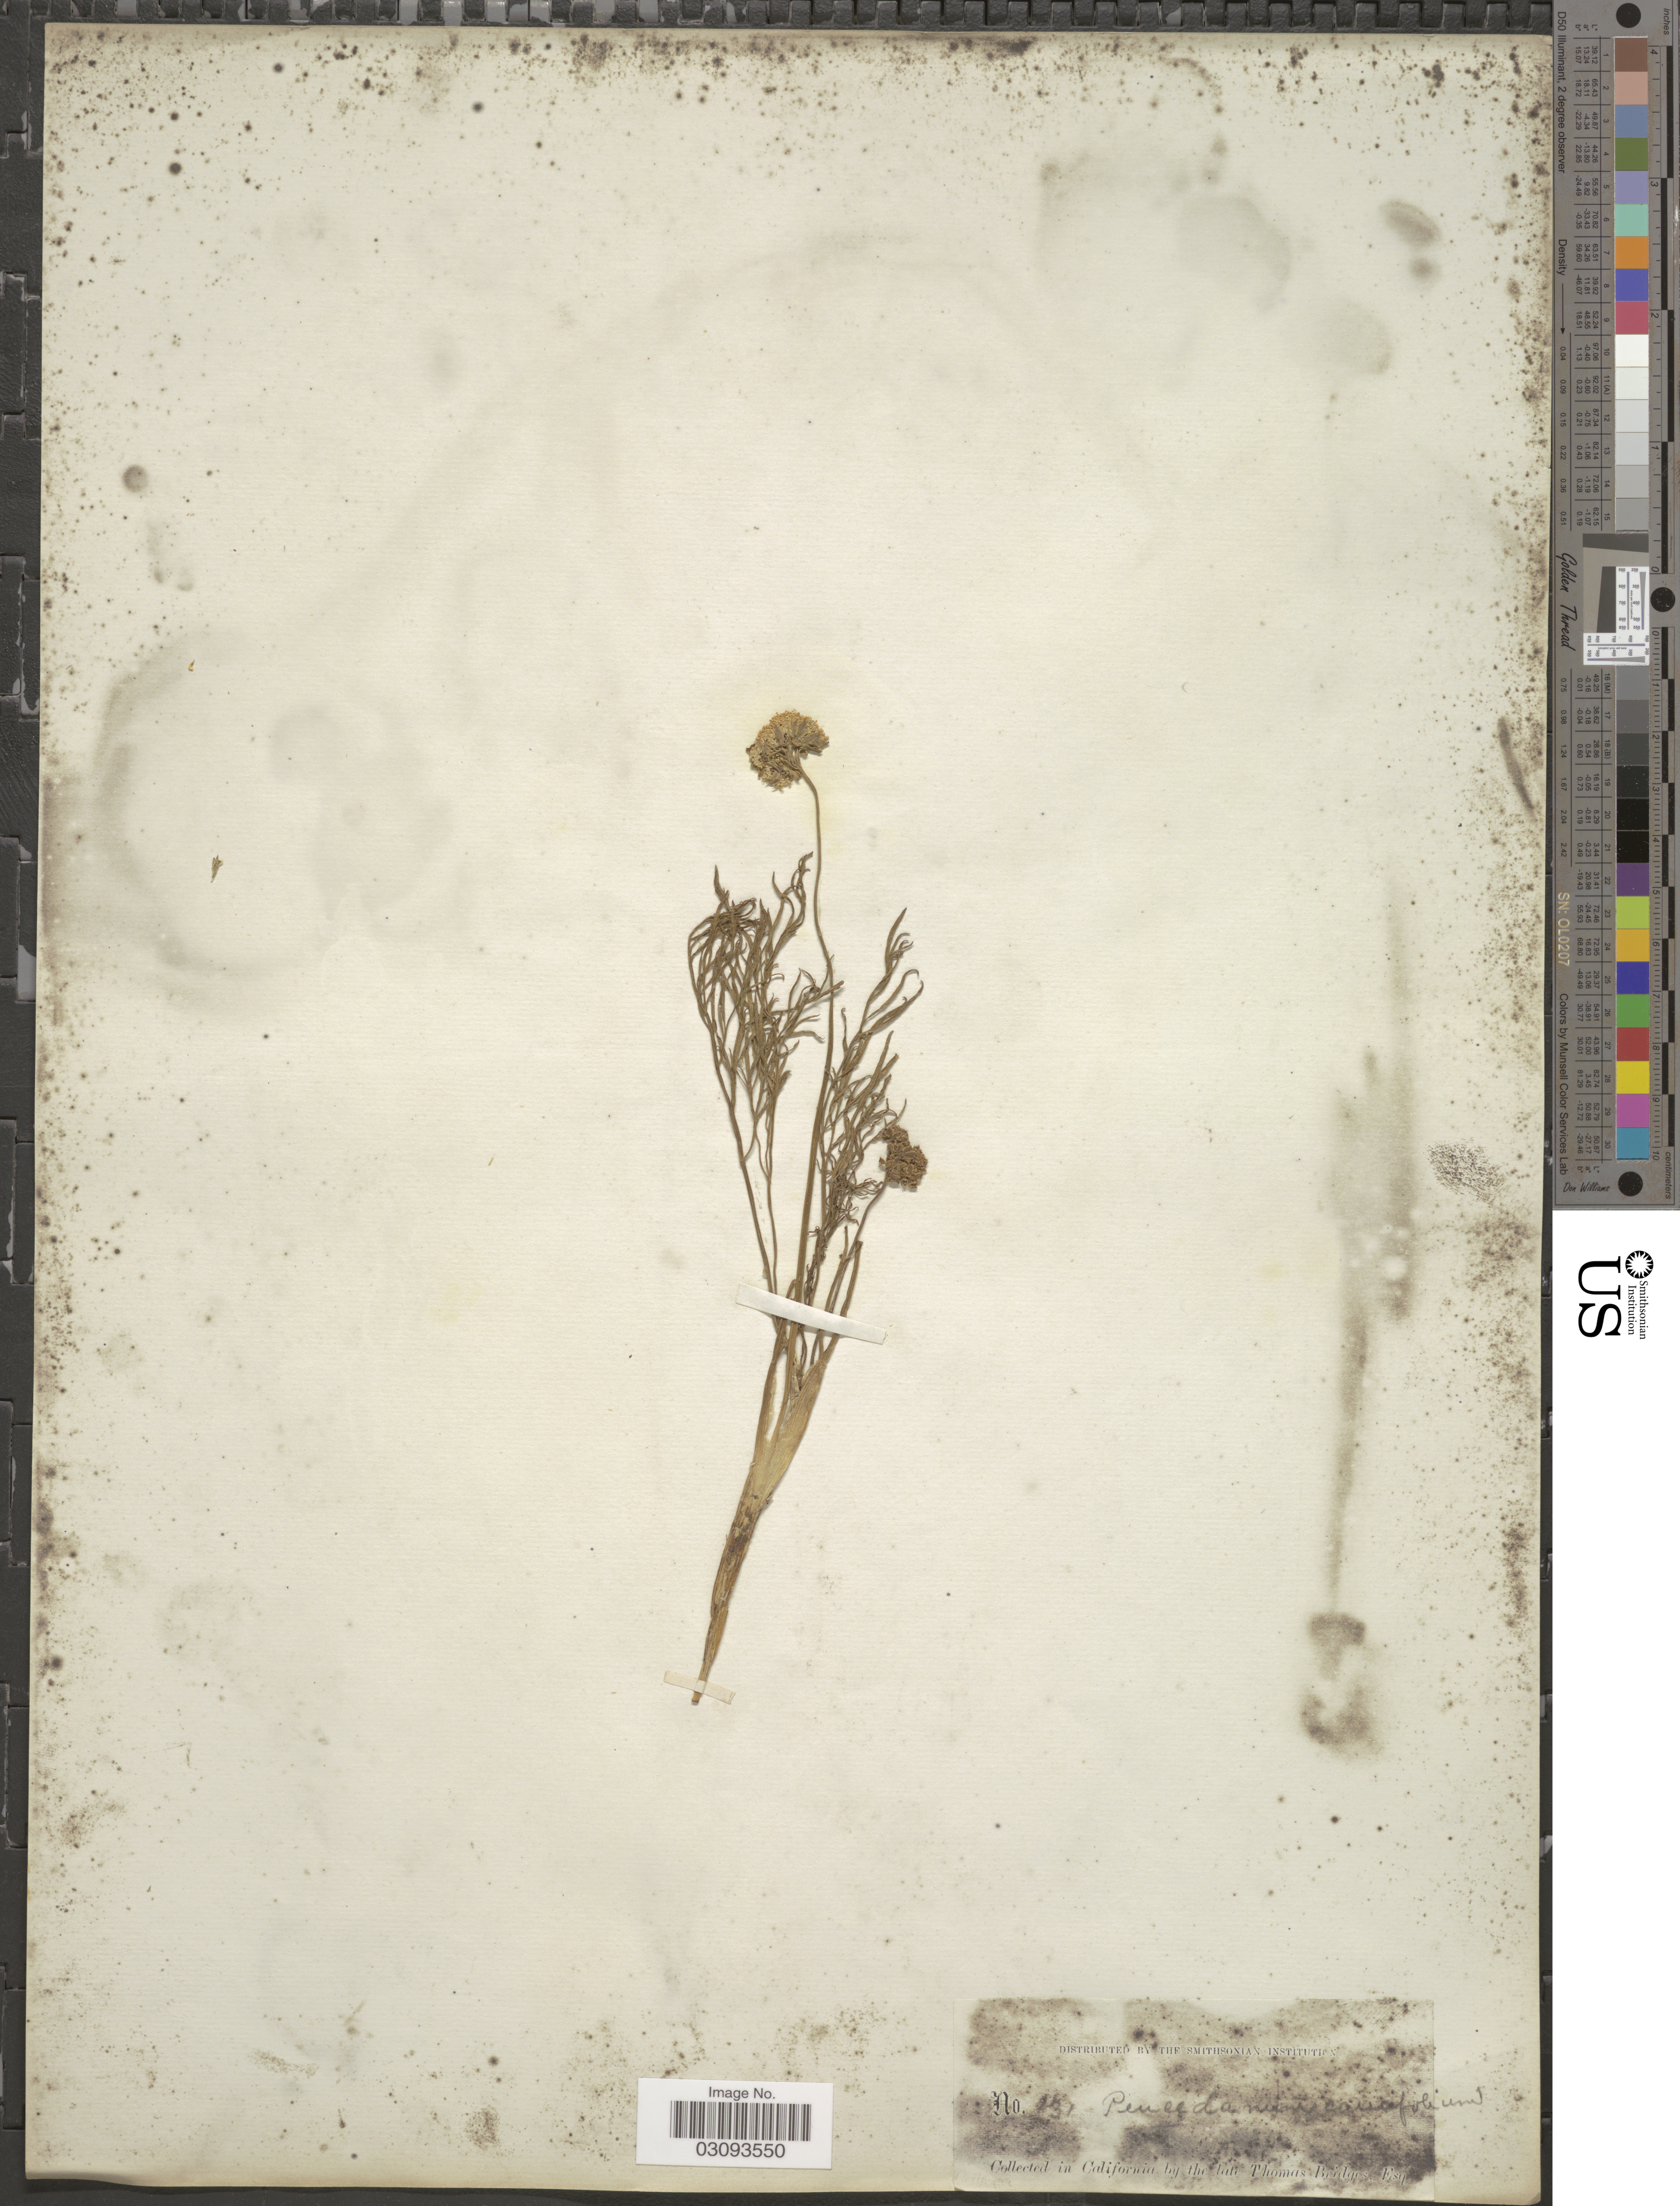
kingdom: Plantae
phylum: Tracheophyta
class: Magnoliopsida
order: Apiales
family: Apiaceae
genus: Lomatium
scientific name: Lomatium caruifolium var. caruifolium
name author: (Hook. & Arn.) J.M. Coult. & Rose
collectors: T. Bridges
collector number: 231*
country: United States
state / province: California